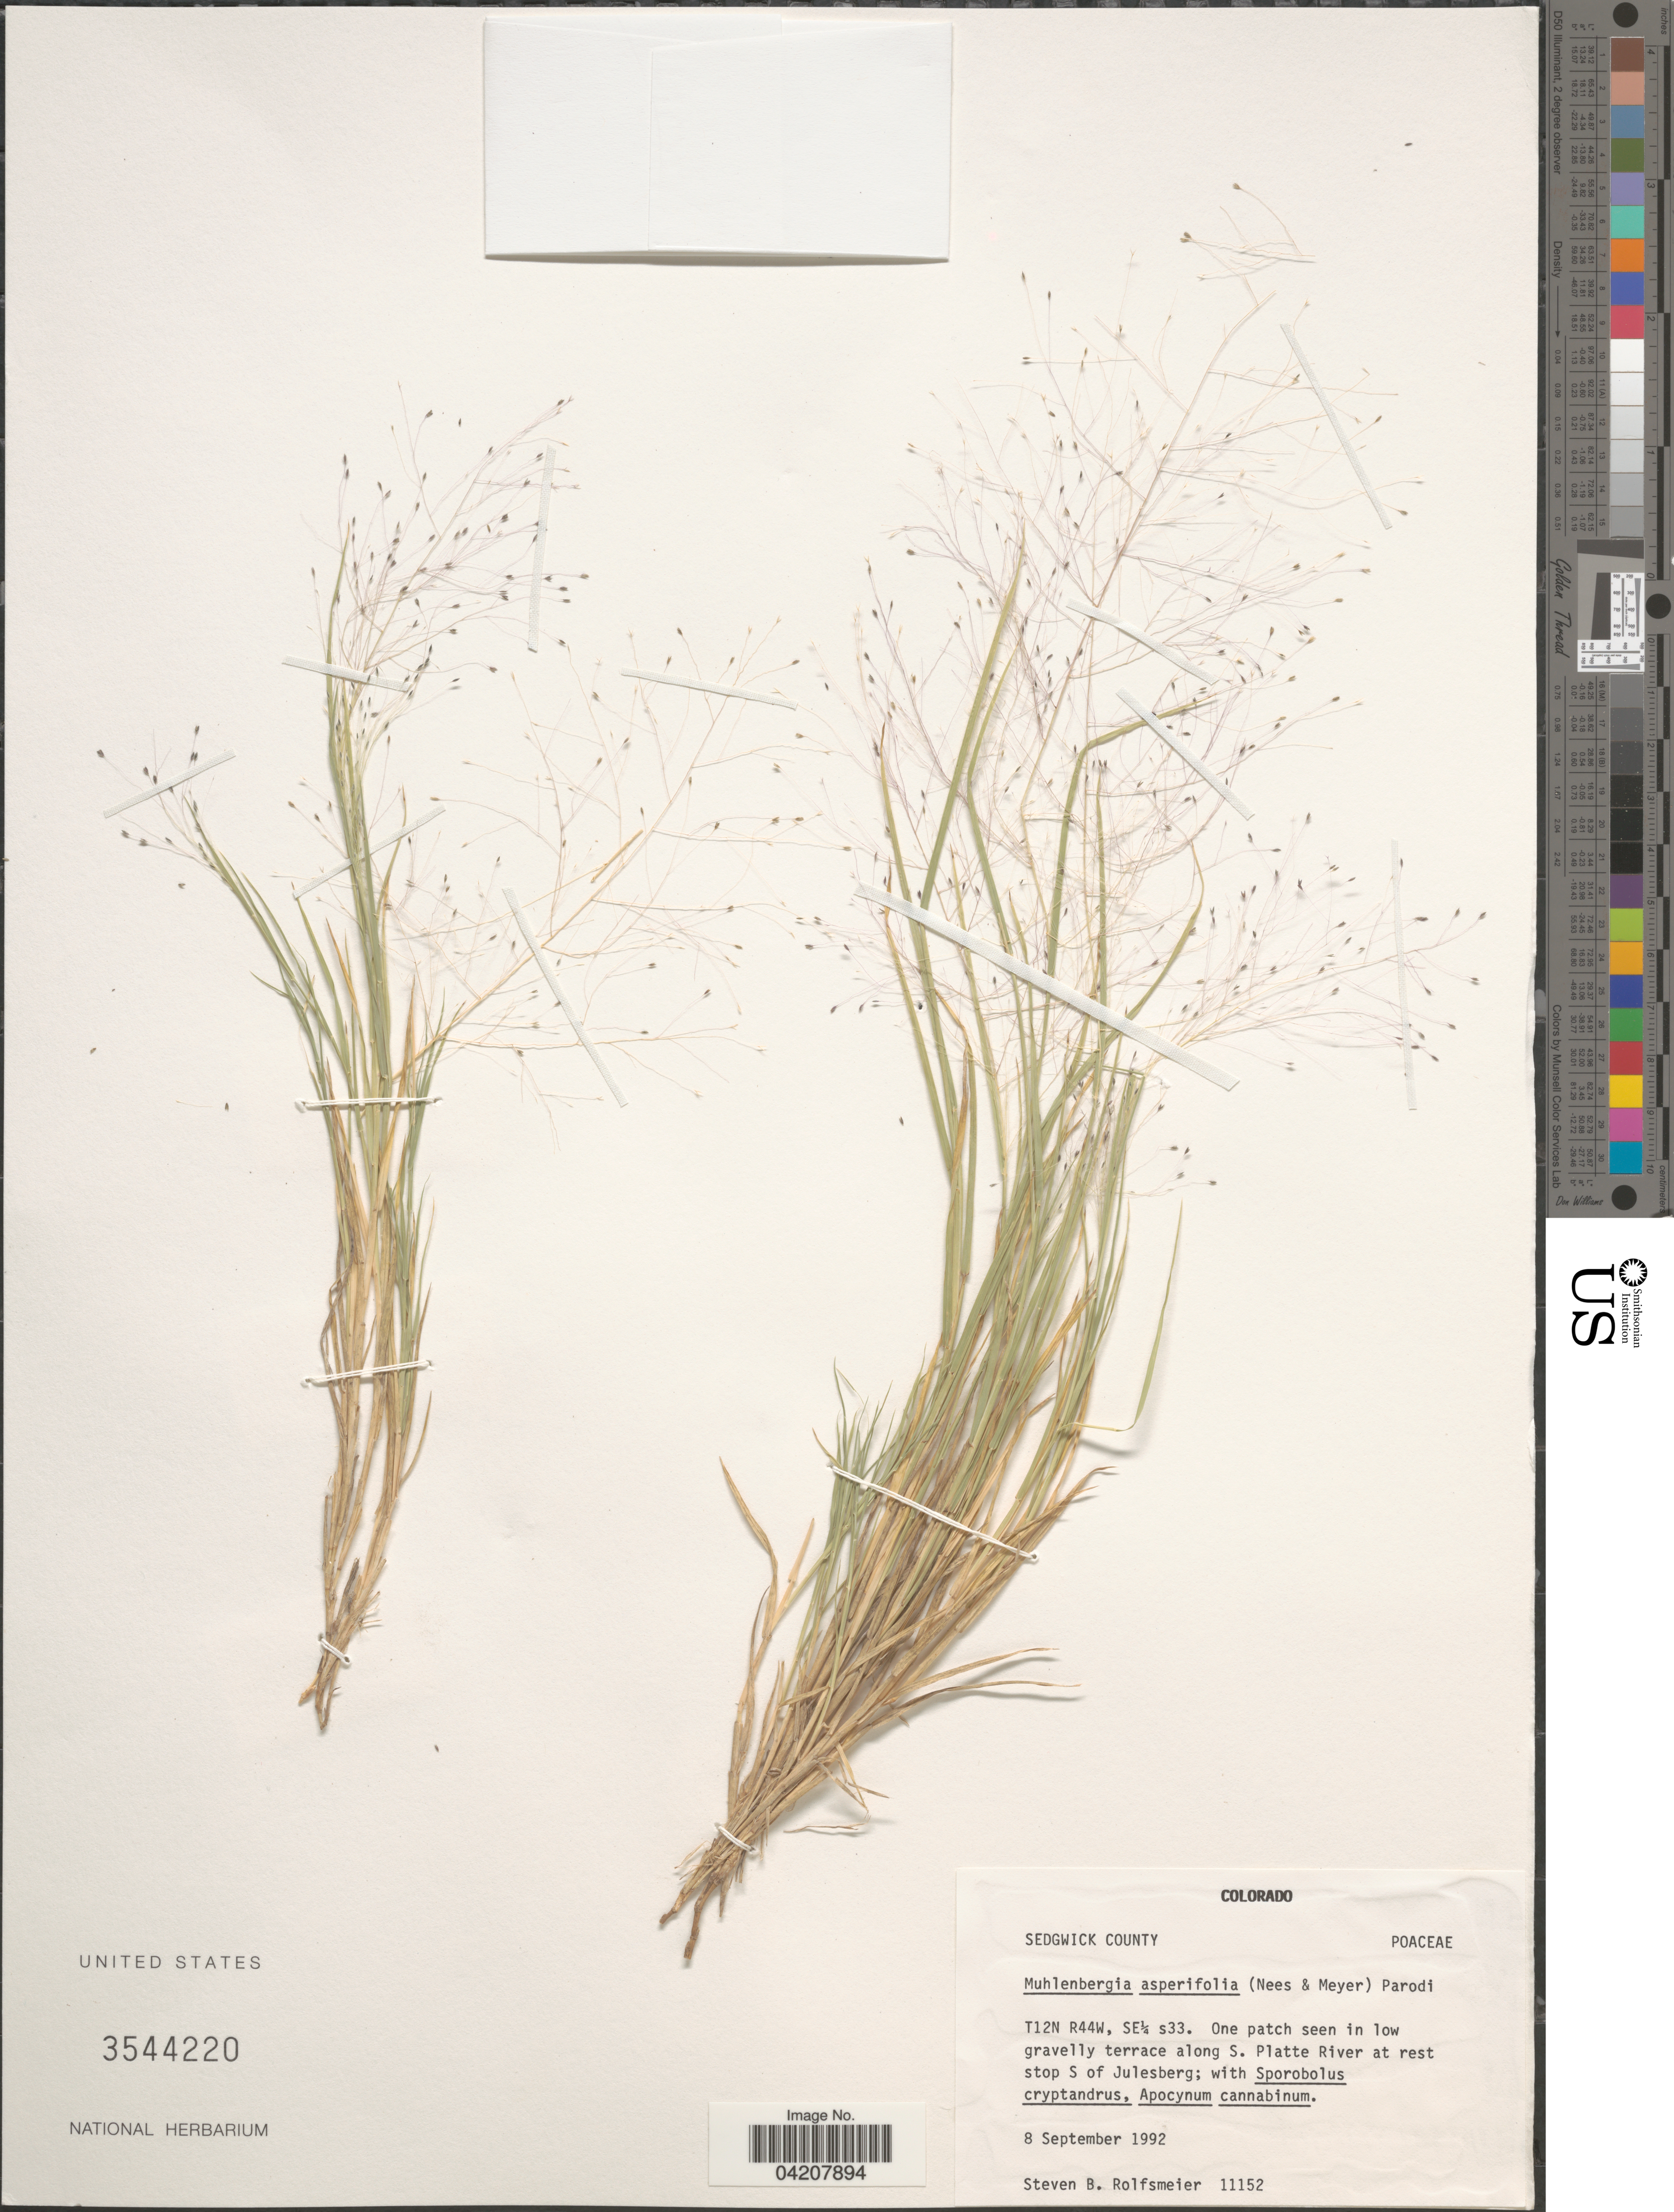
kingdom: Plantae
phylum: Tracheophyta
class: Liliopsida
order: Poales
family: Poaceae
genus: Muhlenbergia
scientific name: Muhlenbergia asperifolia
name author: (Nees & Meyen ex Trin.) Parodi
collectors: S. Rolfsmeier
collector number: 11152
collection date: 1992-09-08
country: United States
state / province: Colorado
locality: Sedgwick County. T12N R44W, SE¼ s33. Along S. Platte River at rest stop S of Julesberg.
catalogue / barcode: US 3544220